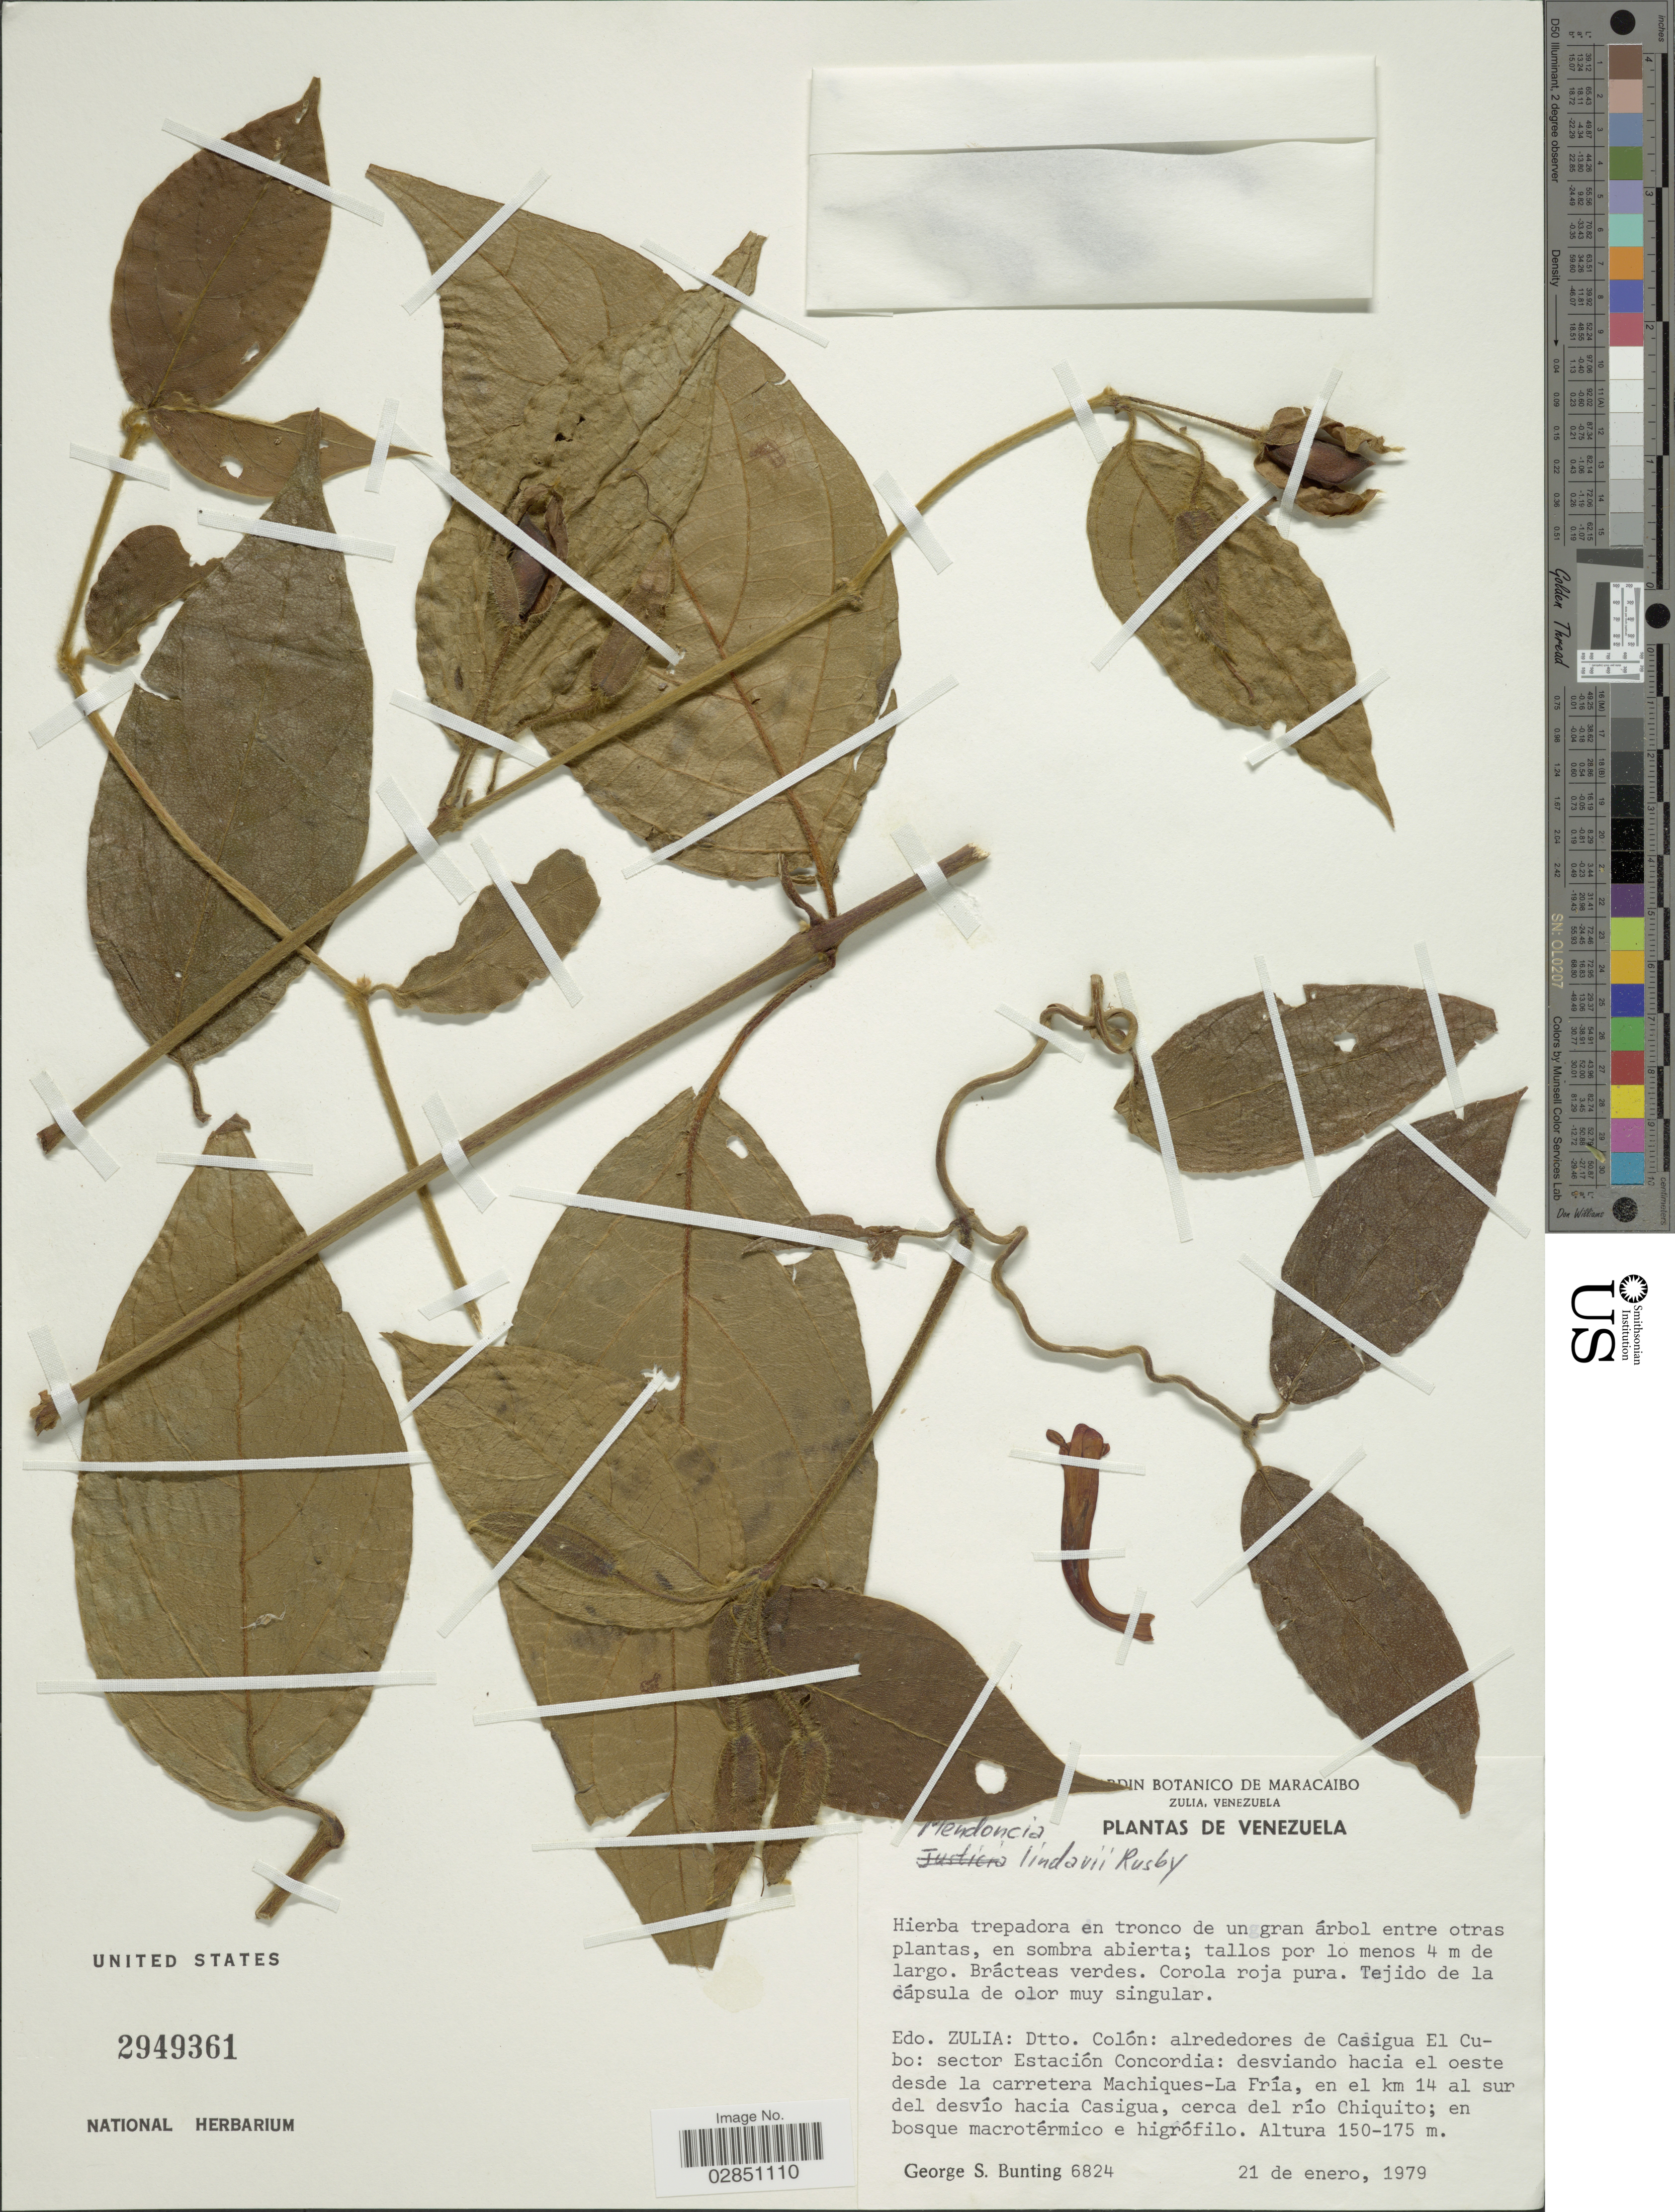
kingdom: Plantae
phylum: Tracheophyta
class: Magnoliopsida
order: Lamiales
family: Acanthaceae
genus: Mendoncia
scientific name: Mendoncia lindavii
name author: Rusby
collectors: G. S. Bunting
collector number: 6824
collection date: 1979-01-21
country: Venezuela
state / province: Zulia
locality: Dtto. Colón, alrededores de Casigua El Cubo: sector Estación Concordia: desviando hacia el oeste desde la carretera Machiques-La Fría, en el km 14 al sur del desvío hacia Casigua, cerca del río Chiquito.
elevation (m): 150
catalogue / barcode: US 2949361